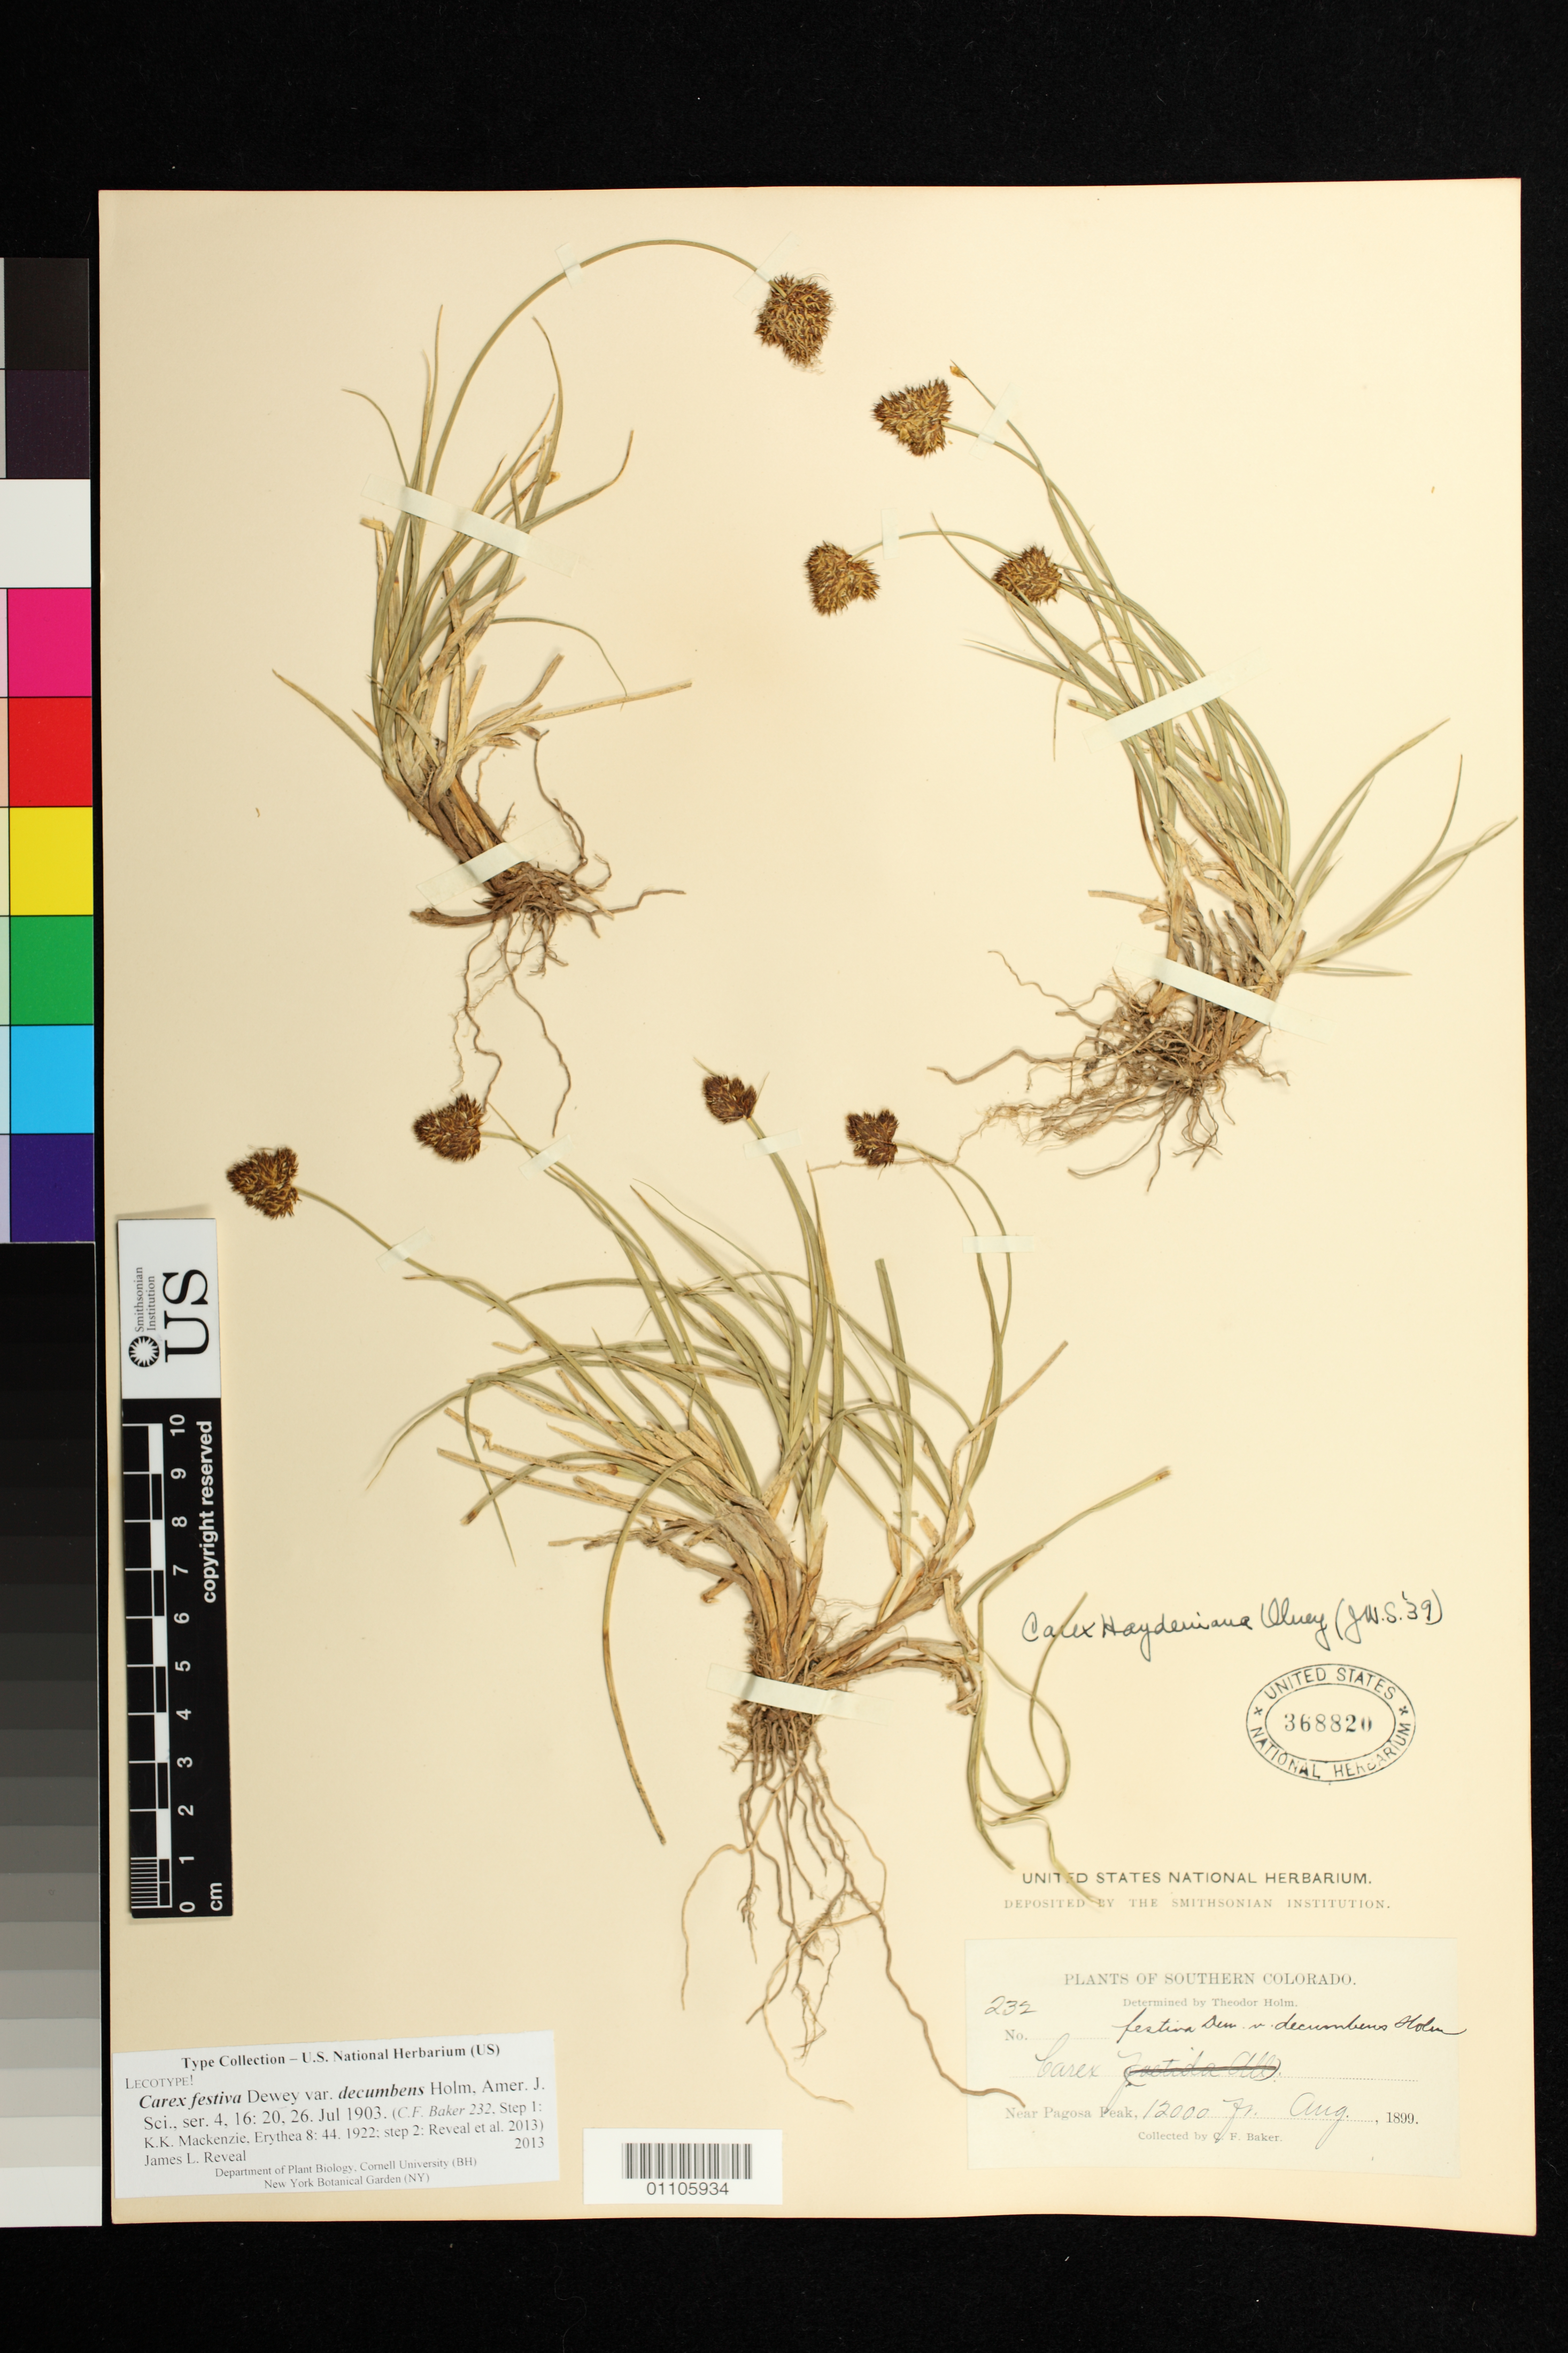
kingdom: Plantae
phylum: Tracheophyta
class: Liliopsida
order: Poales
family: Cyperaceae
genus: Carex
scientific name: Carex festiva var. decumbens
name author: Holm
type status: Syntype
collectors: C. F. Baker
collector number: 232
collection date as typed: Aug 1899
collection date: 1899-08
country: United States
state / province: Colorado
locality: Southern Colorado, near Pagosa Peak.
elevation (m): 3658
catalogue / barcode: US 368820